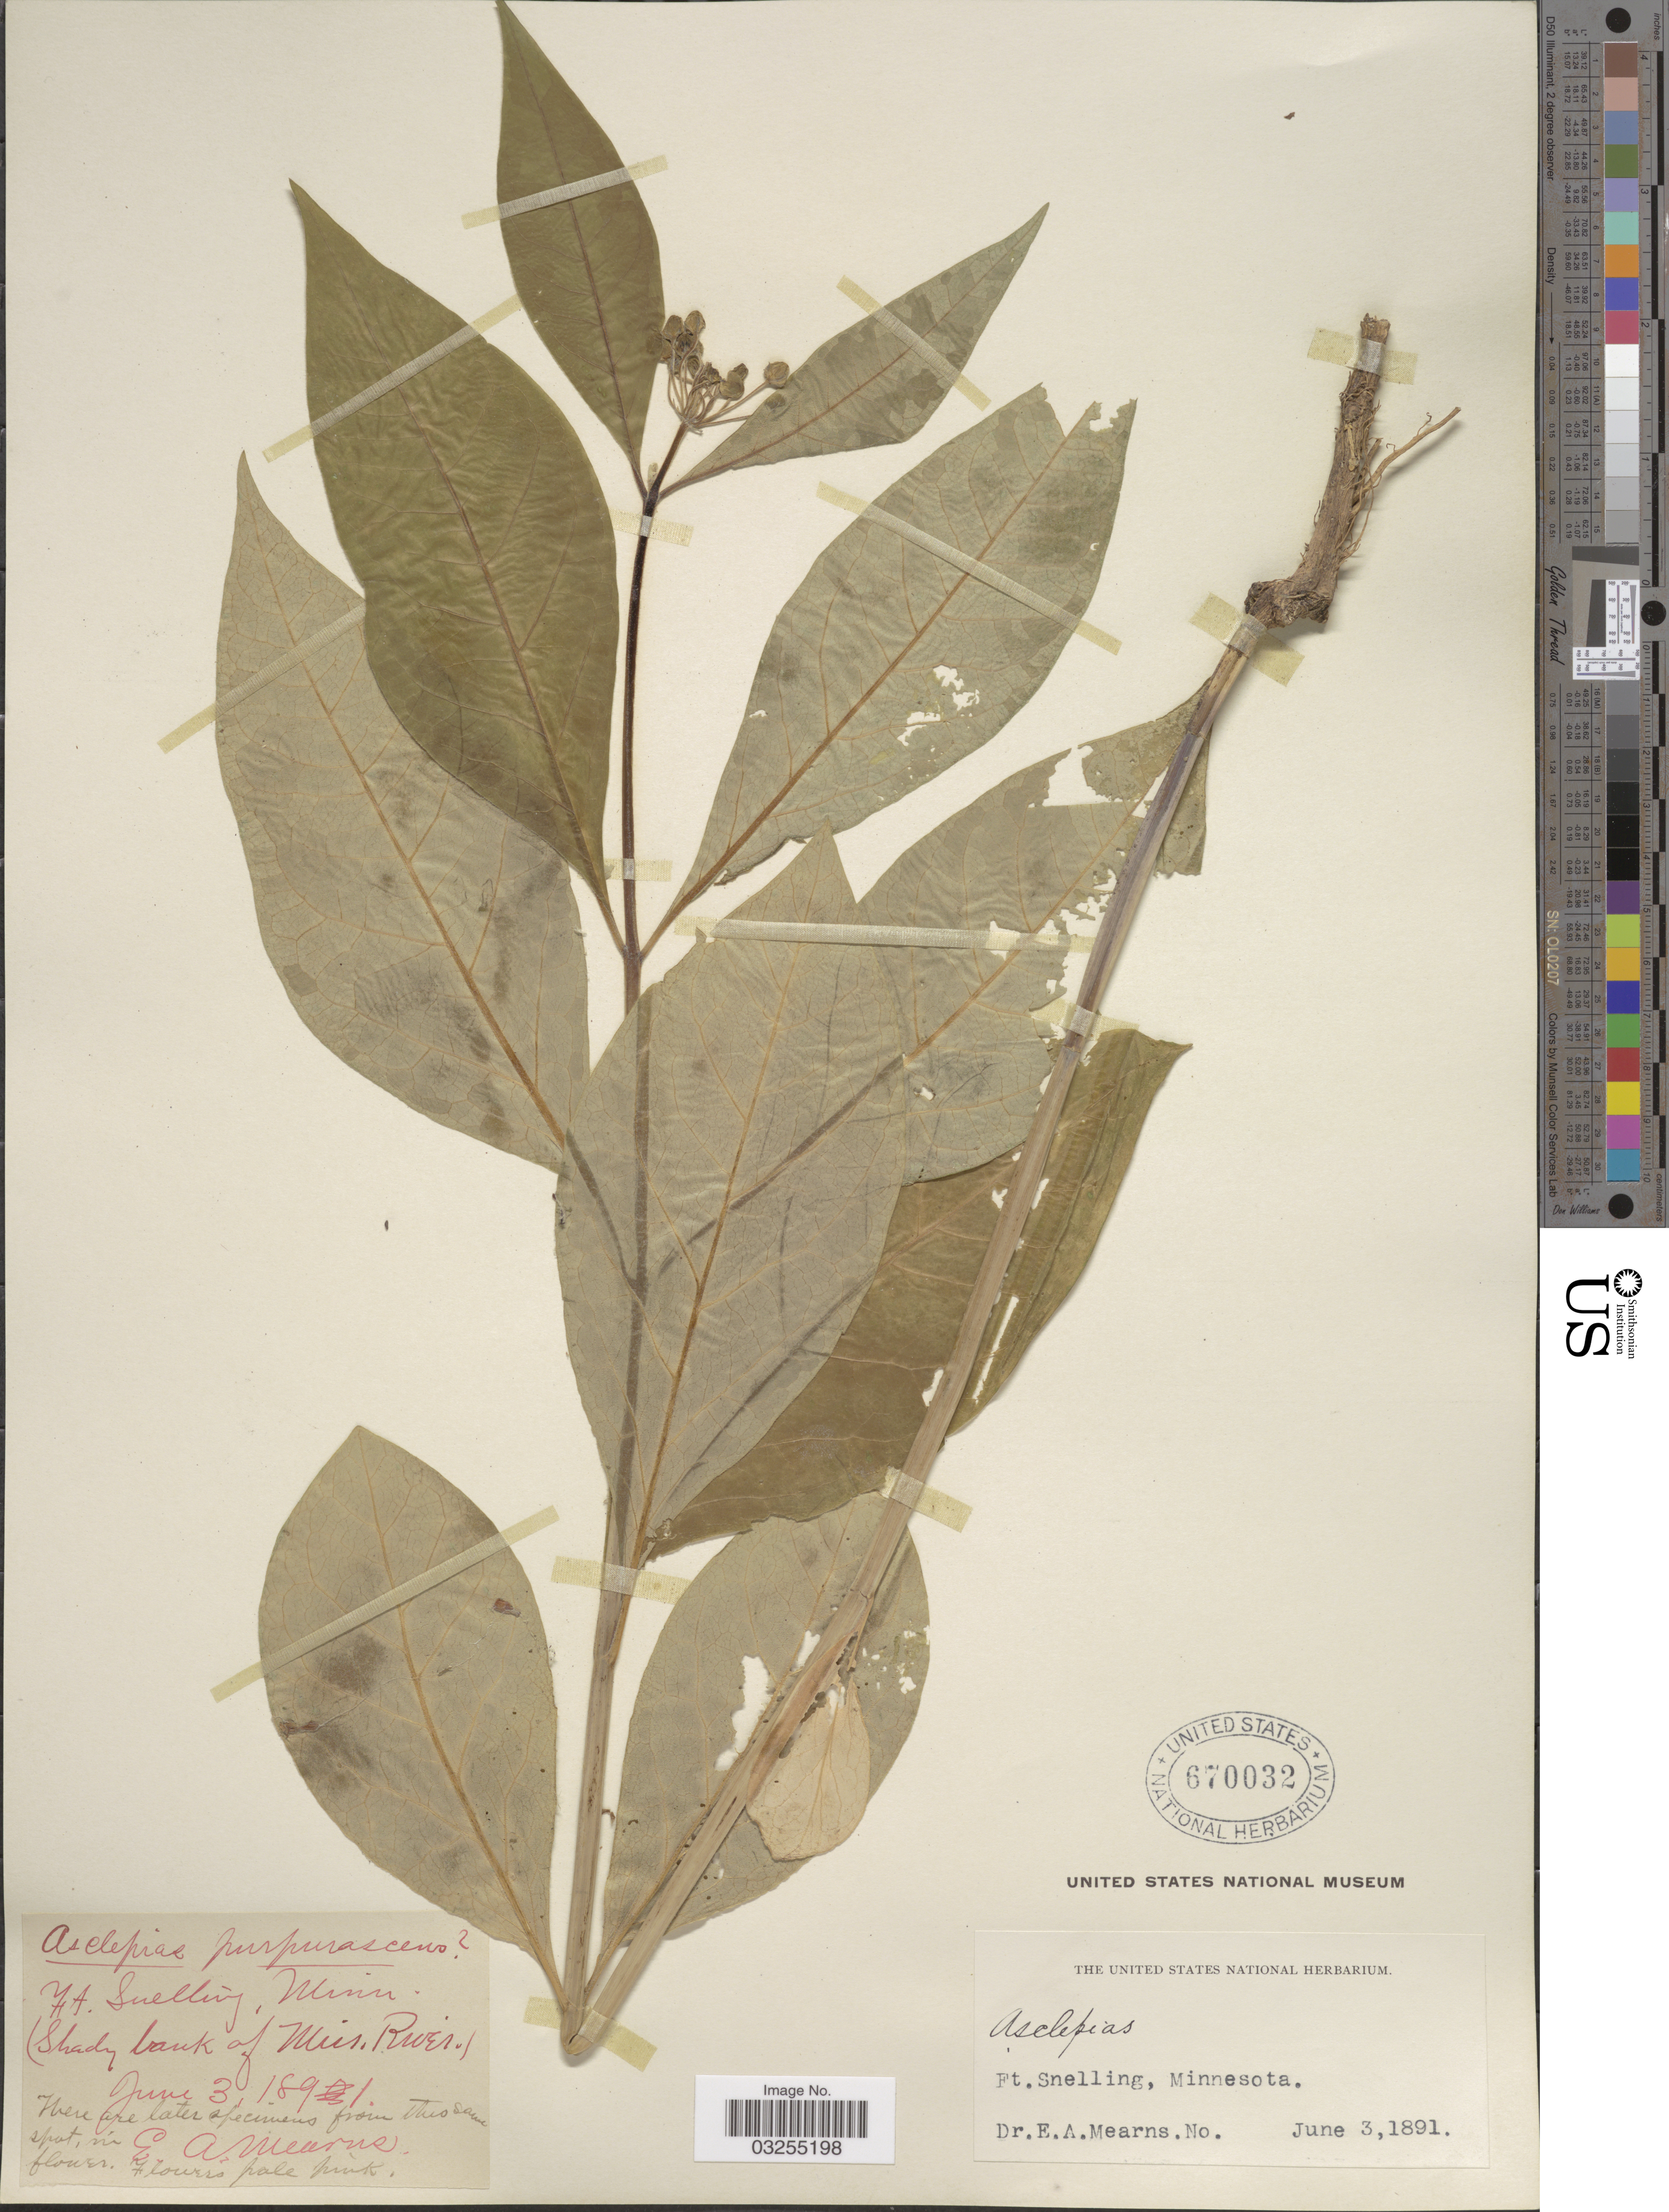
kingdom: Plantae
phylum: Tracheophyta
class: Magnoliopsida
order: Gentianales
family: Apocynaceae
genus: Asclepias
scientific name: Asclepias purpurascens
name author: L.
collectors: E. A. Mearns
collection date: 1891-06-03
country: United States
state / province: Minnesota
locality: Ft. Snelling. (Shady bank of Miss. River).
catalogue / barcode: US 670032